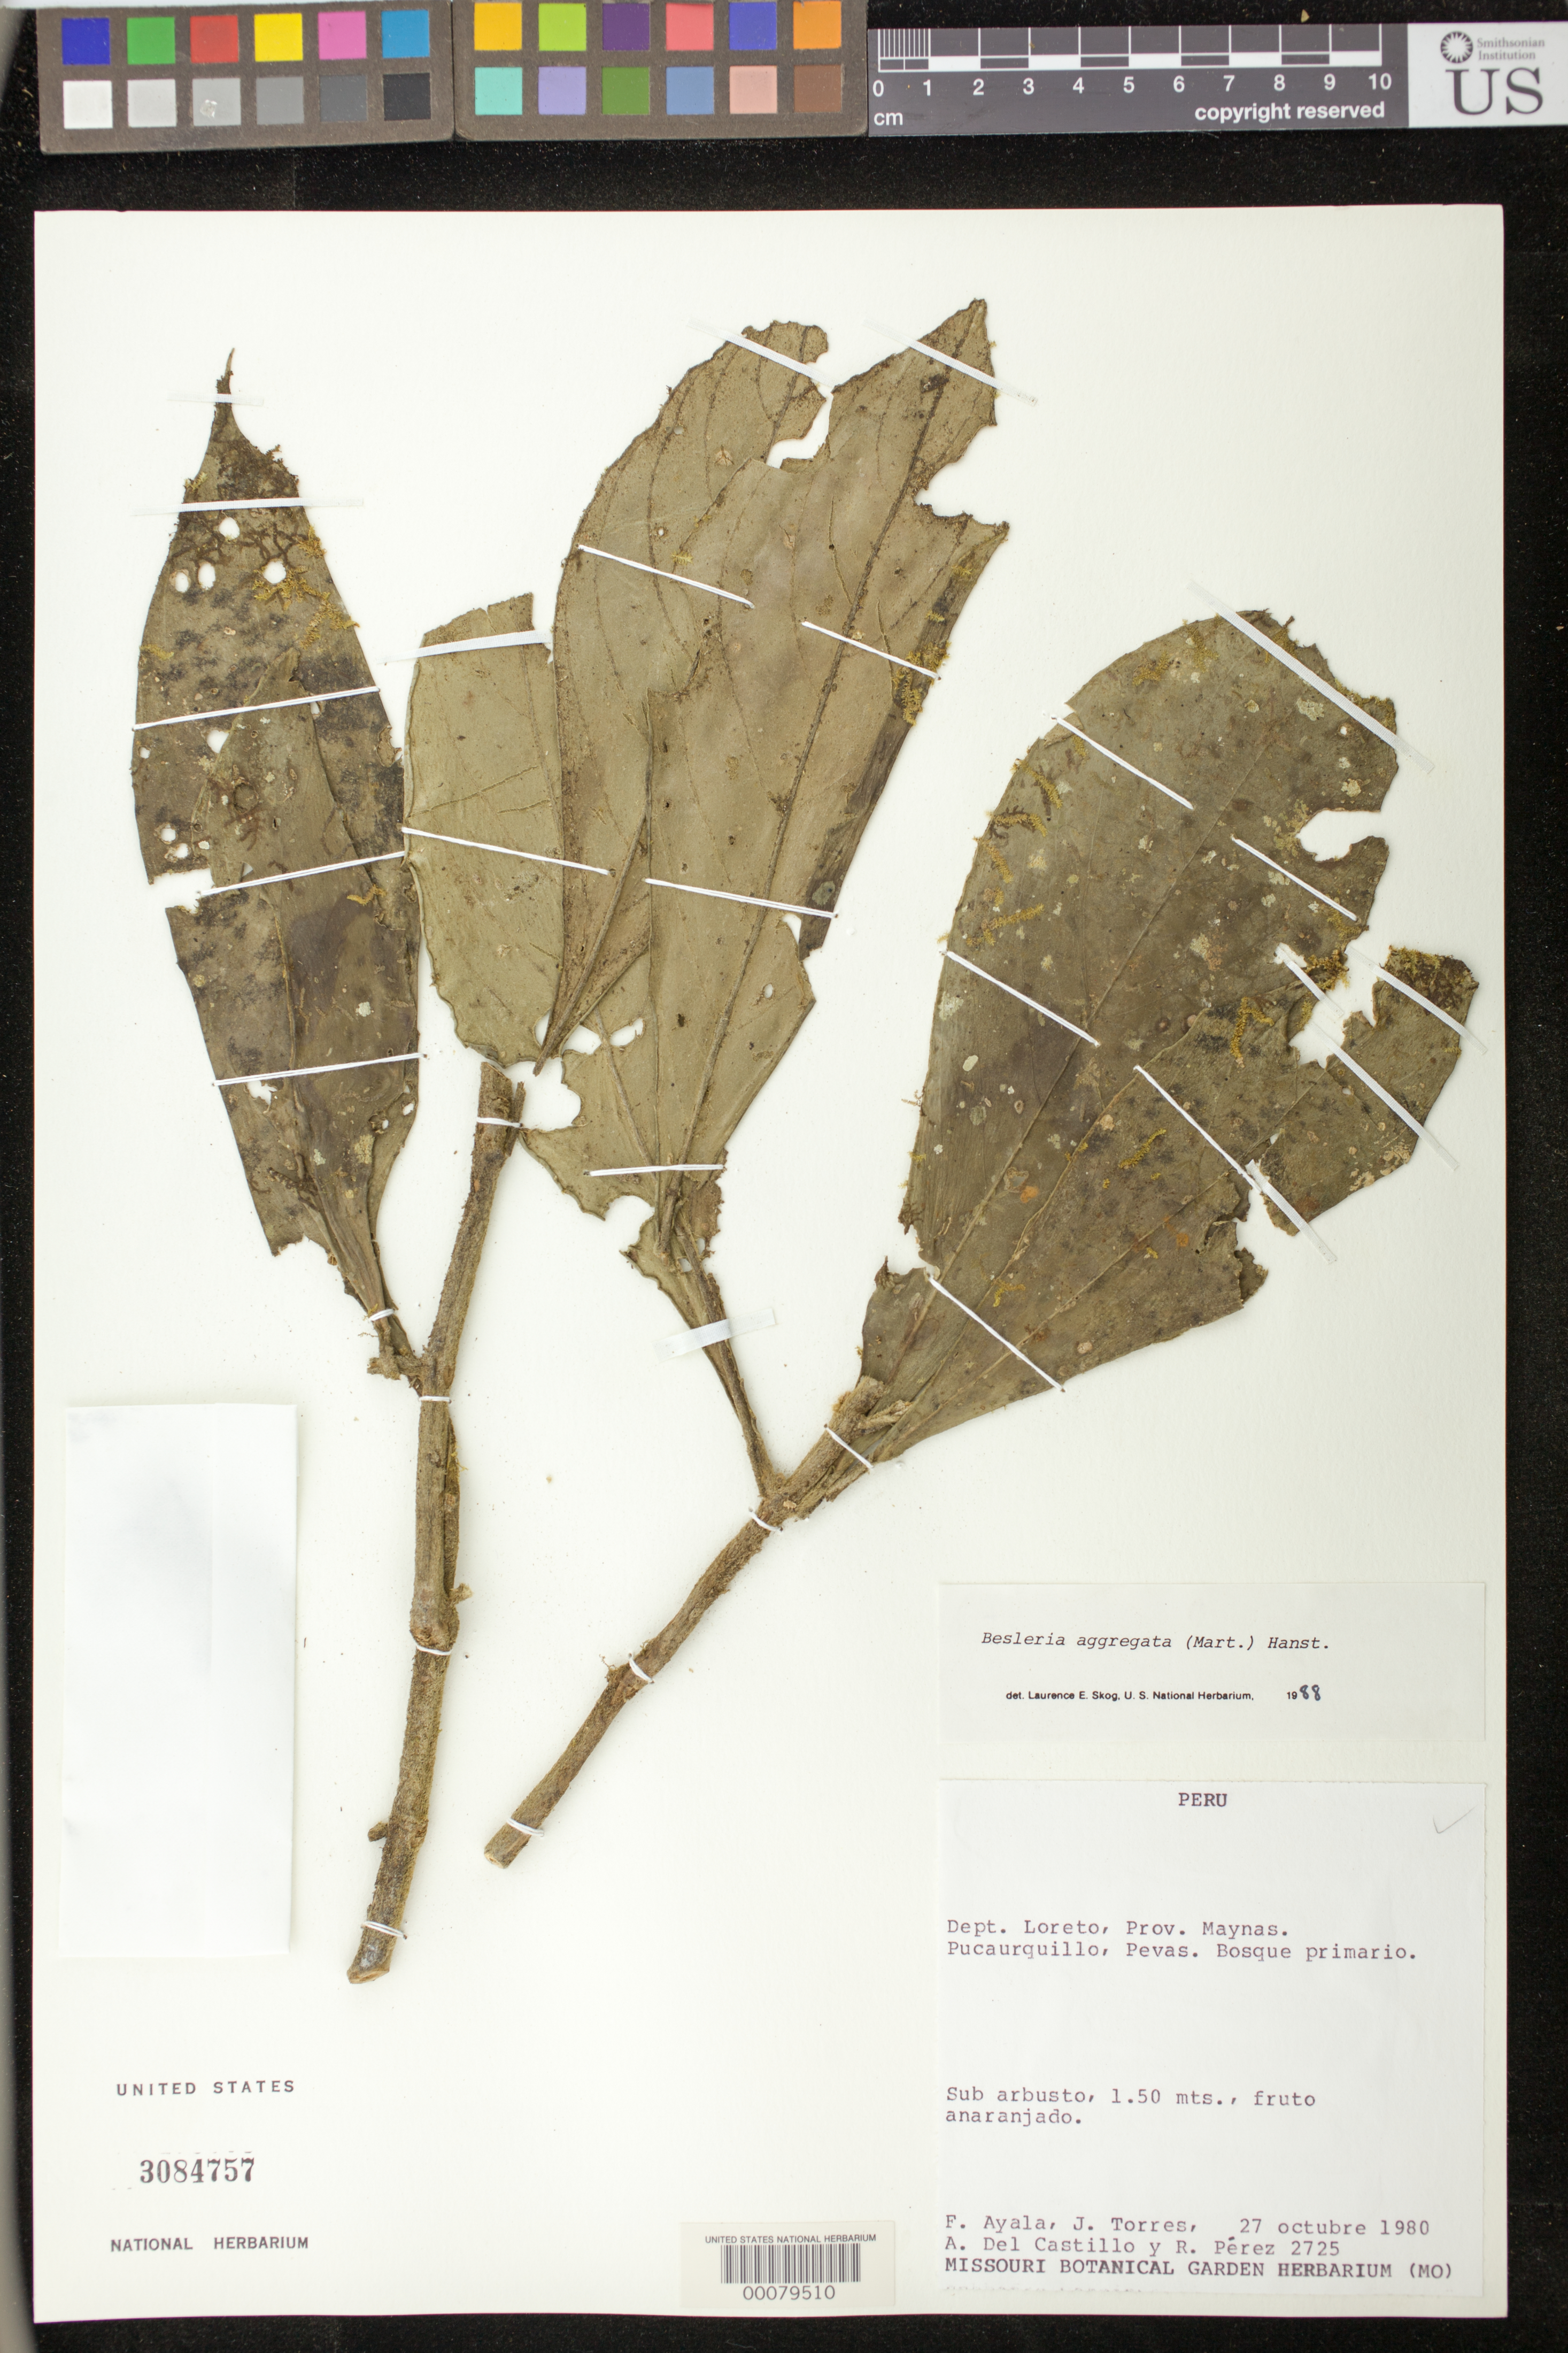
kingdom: Plantae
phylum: Tracheophyta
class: Magnoliopsida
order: Lamiales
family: Gesneriaceae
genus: Besleria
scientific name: Besleria aggregata var. aggregata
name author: (Mart.) Hanst.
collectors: F. Ayala F. & et al.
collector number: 2725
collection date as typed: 27 Oct 1980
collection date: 1980-10-27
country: Peru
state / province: Loreto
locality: Prov. Maynas; Pucaurquillo, Pevas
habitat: Primary forest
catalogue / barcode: US 3084757